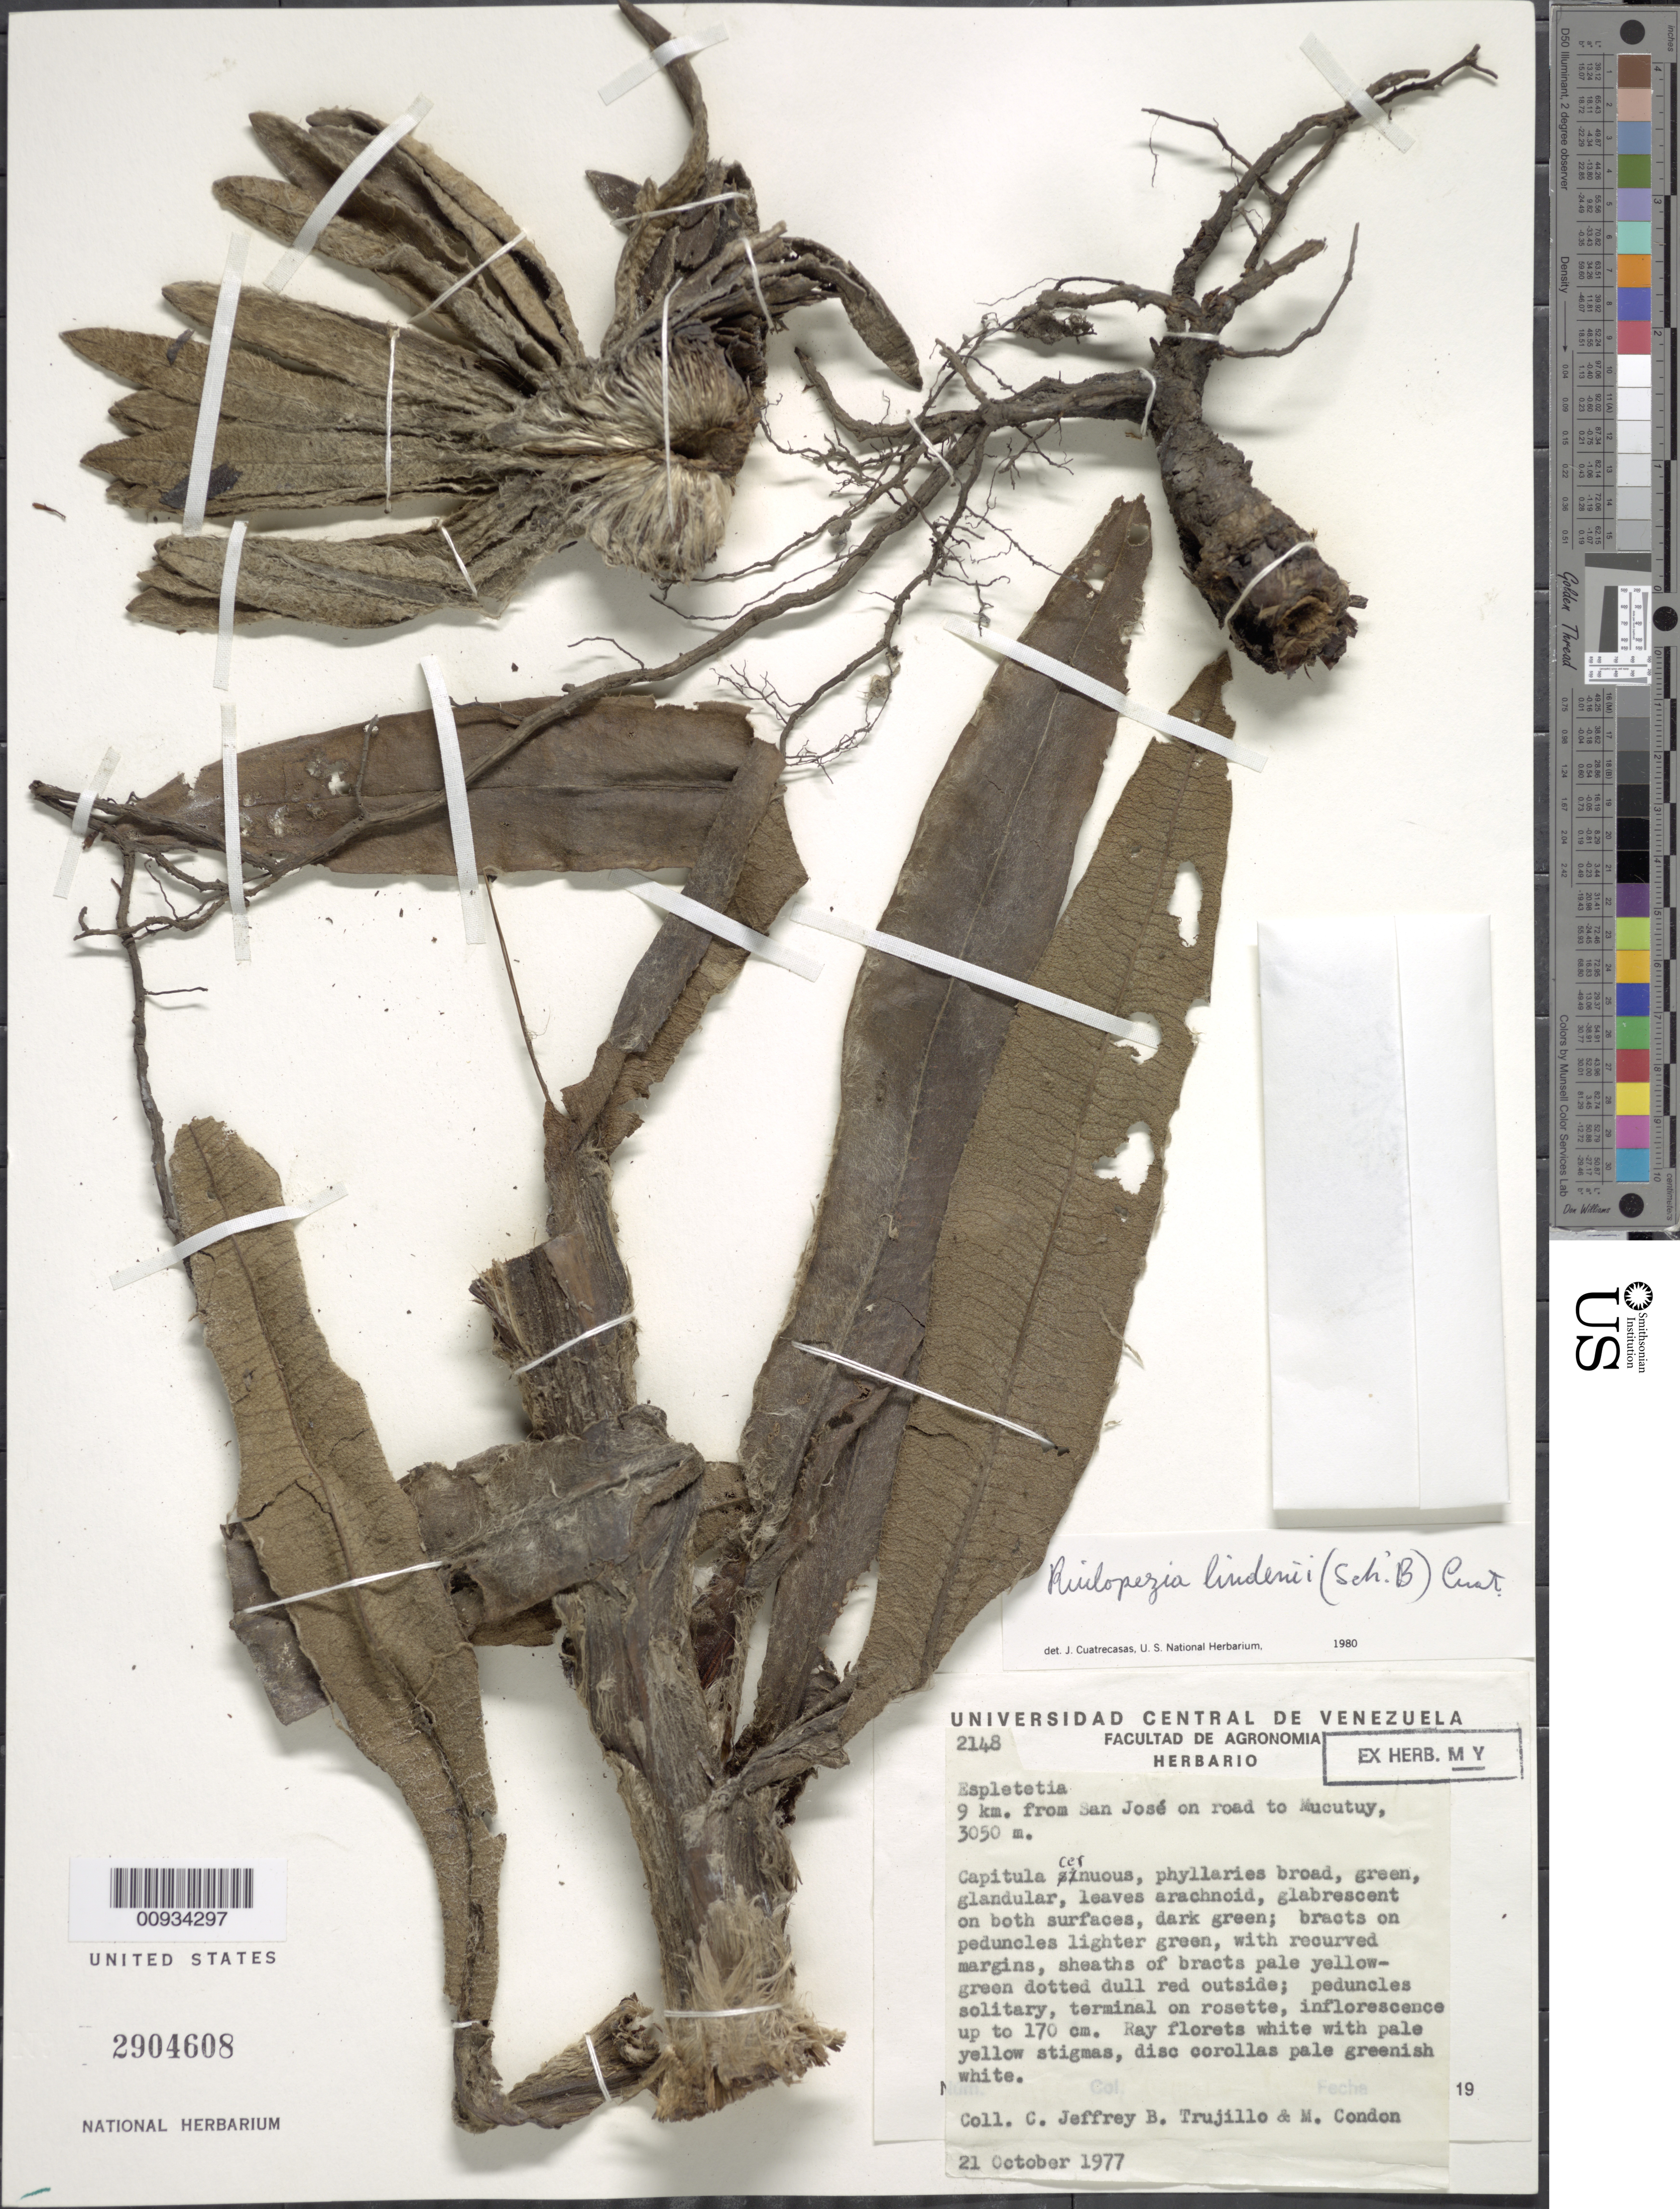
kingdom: Plantae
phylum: Tracheophyta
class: Magnoliopsida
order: Asterales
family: Asteraceae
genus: Ruilopezia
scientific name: Ruilopezia lindenii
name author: (Sch. Bip. ex Wedd.) Cuatrec.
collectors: C. Jeffrey, B. Trujillo & M. A. Condon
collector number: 2148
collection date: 1977-10-21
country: Venezuela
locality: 9 km from San Jose on road to Mucutuy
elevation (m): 3050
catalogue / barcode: US 2904608